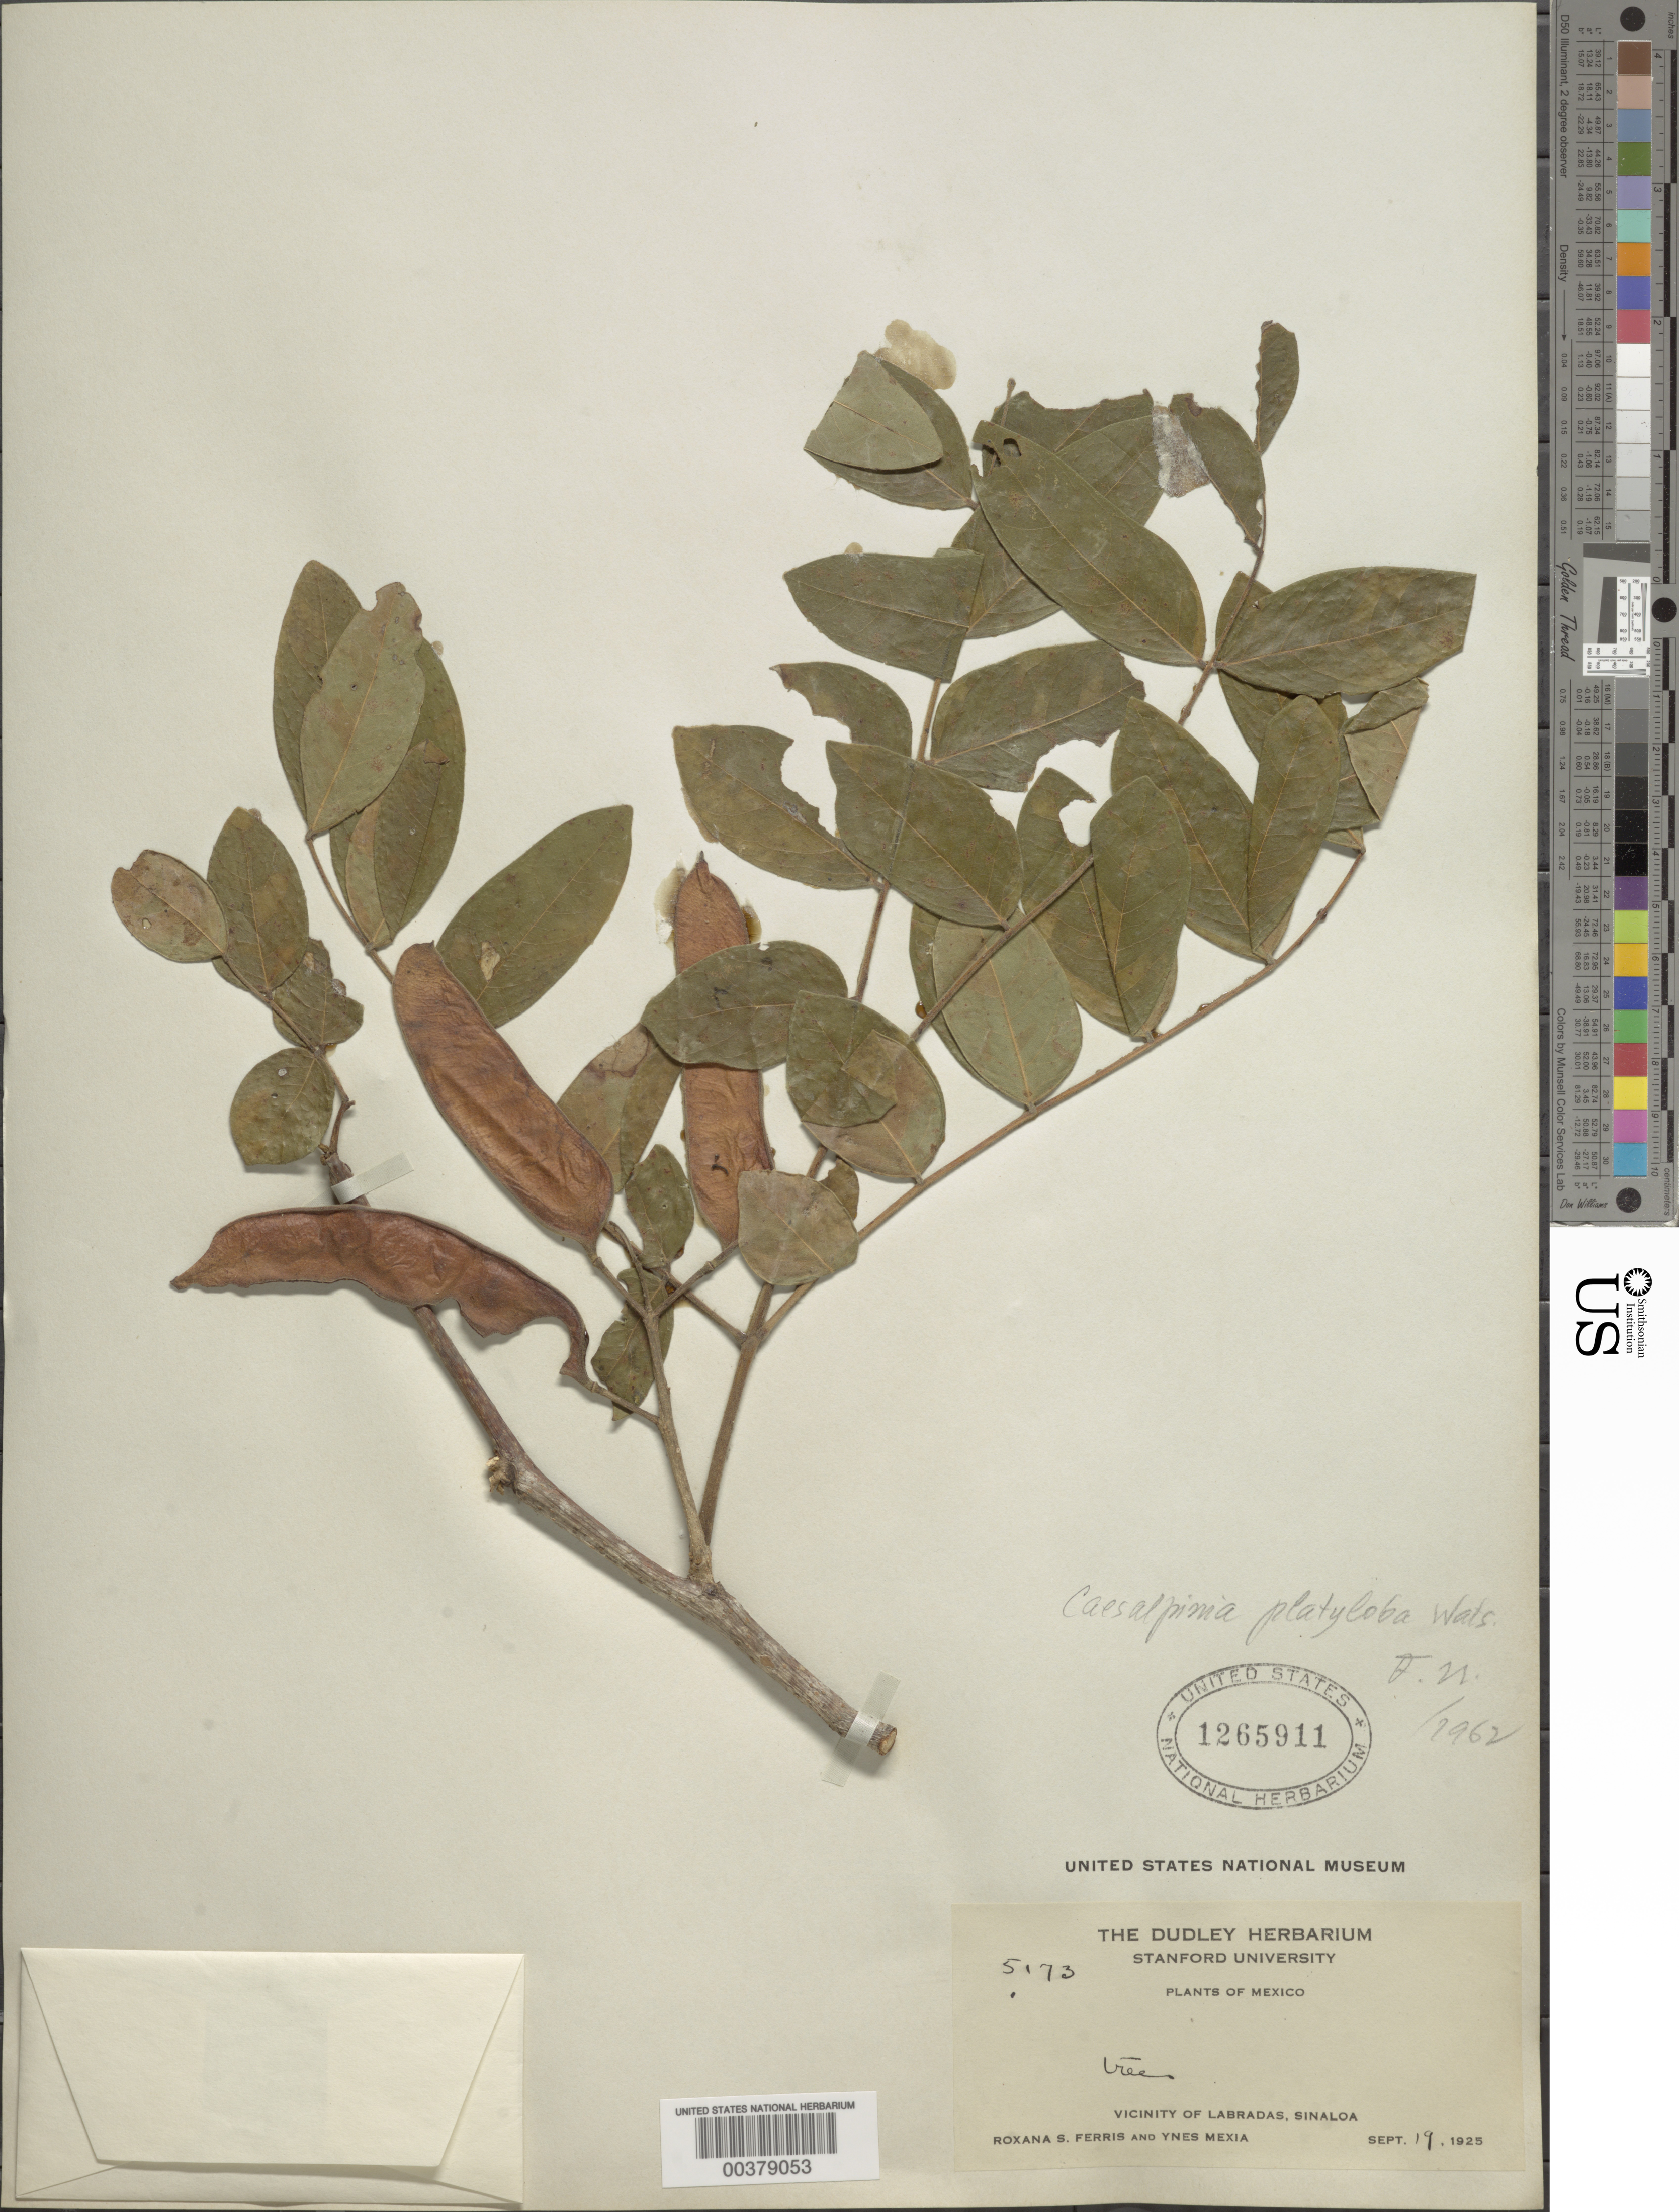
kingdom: Plantae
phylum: Tracheophyta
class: Magnoliopsida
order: Fabales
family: Fabaceae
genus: Coulteria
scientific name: Coulteria platyloba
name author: (S. Watson) N. Zamora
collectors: R. S. Ferris & Y. Mexia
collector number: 5173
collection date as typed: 19 Sep 1925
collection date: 1925-09-19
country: Mexico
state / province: Sinaloa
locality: Vicinity of labradas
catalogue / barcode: US 1265911